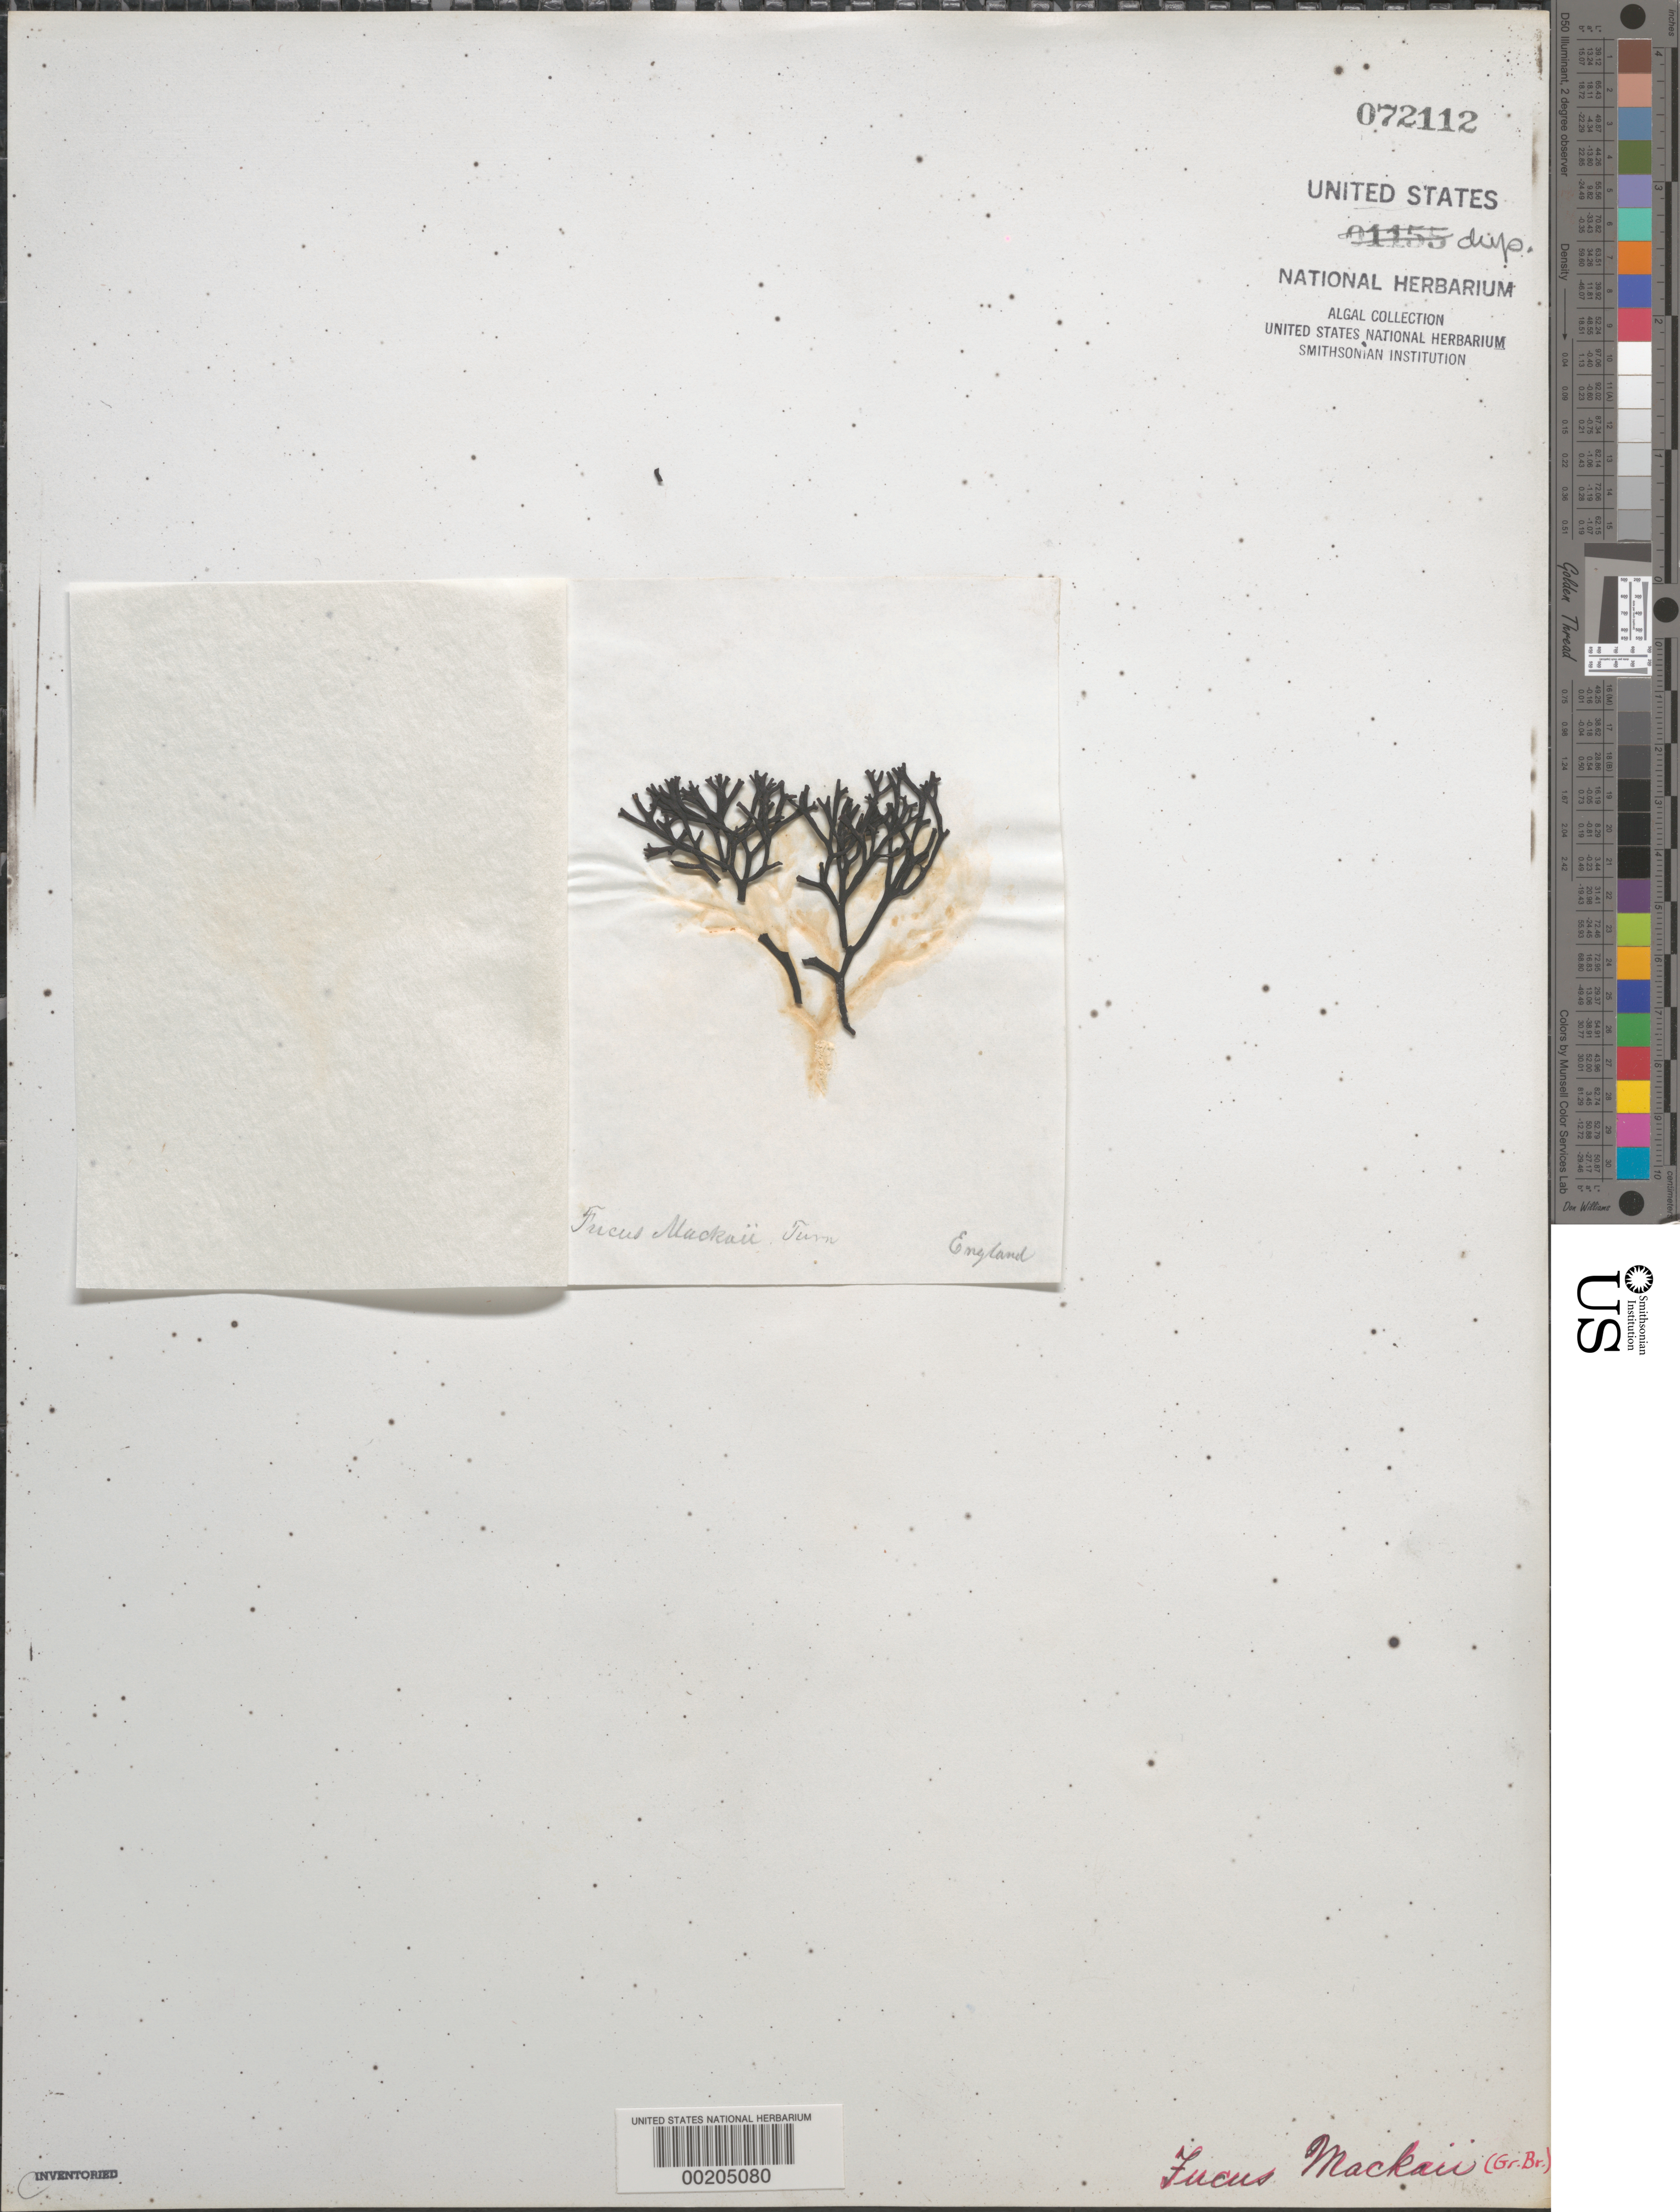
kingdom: Chromista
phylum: Ochrophyta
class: Phaeophyceae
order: Fucales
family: Fucaceae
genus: Ascophyllum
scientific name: Ascophyllum nodosum f. mackayi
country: United Kingdom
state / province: England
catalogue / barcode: US 72112